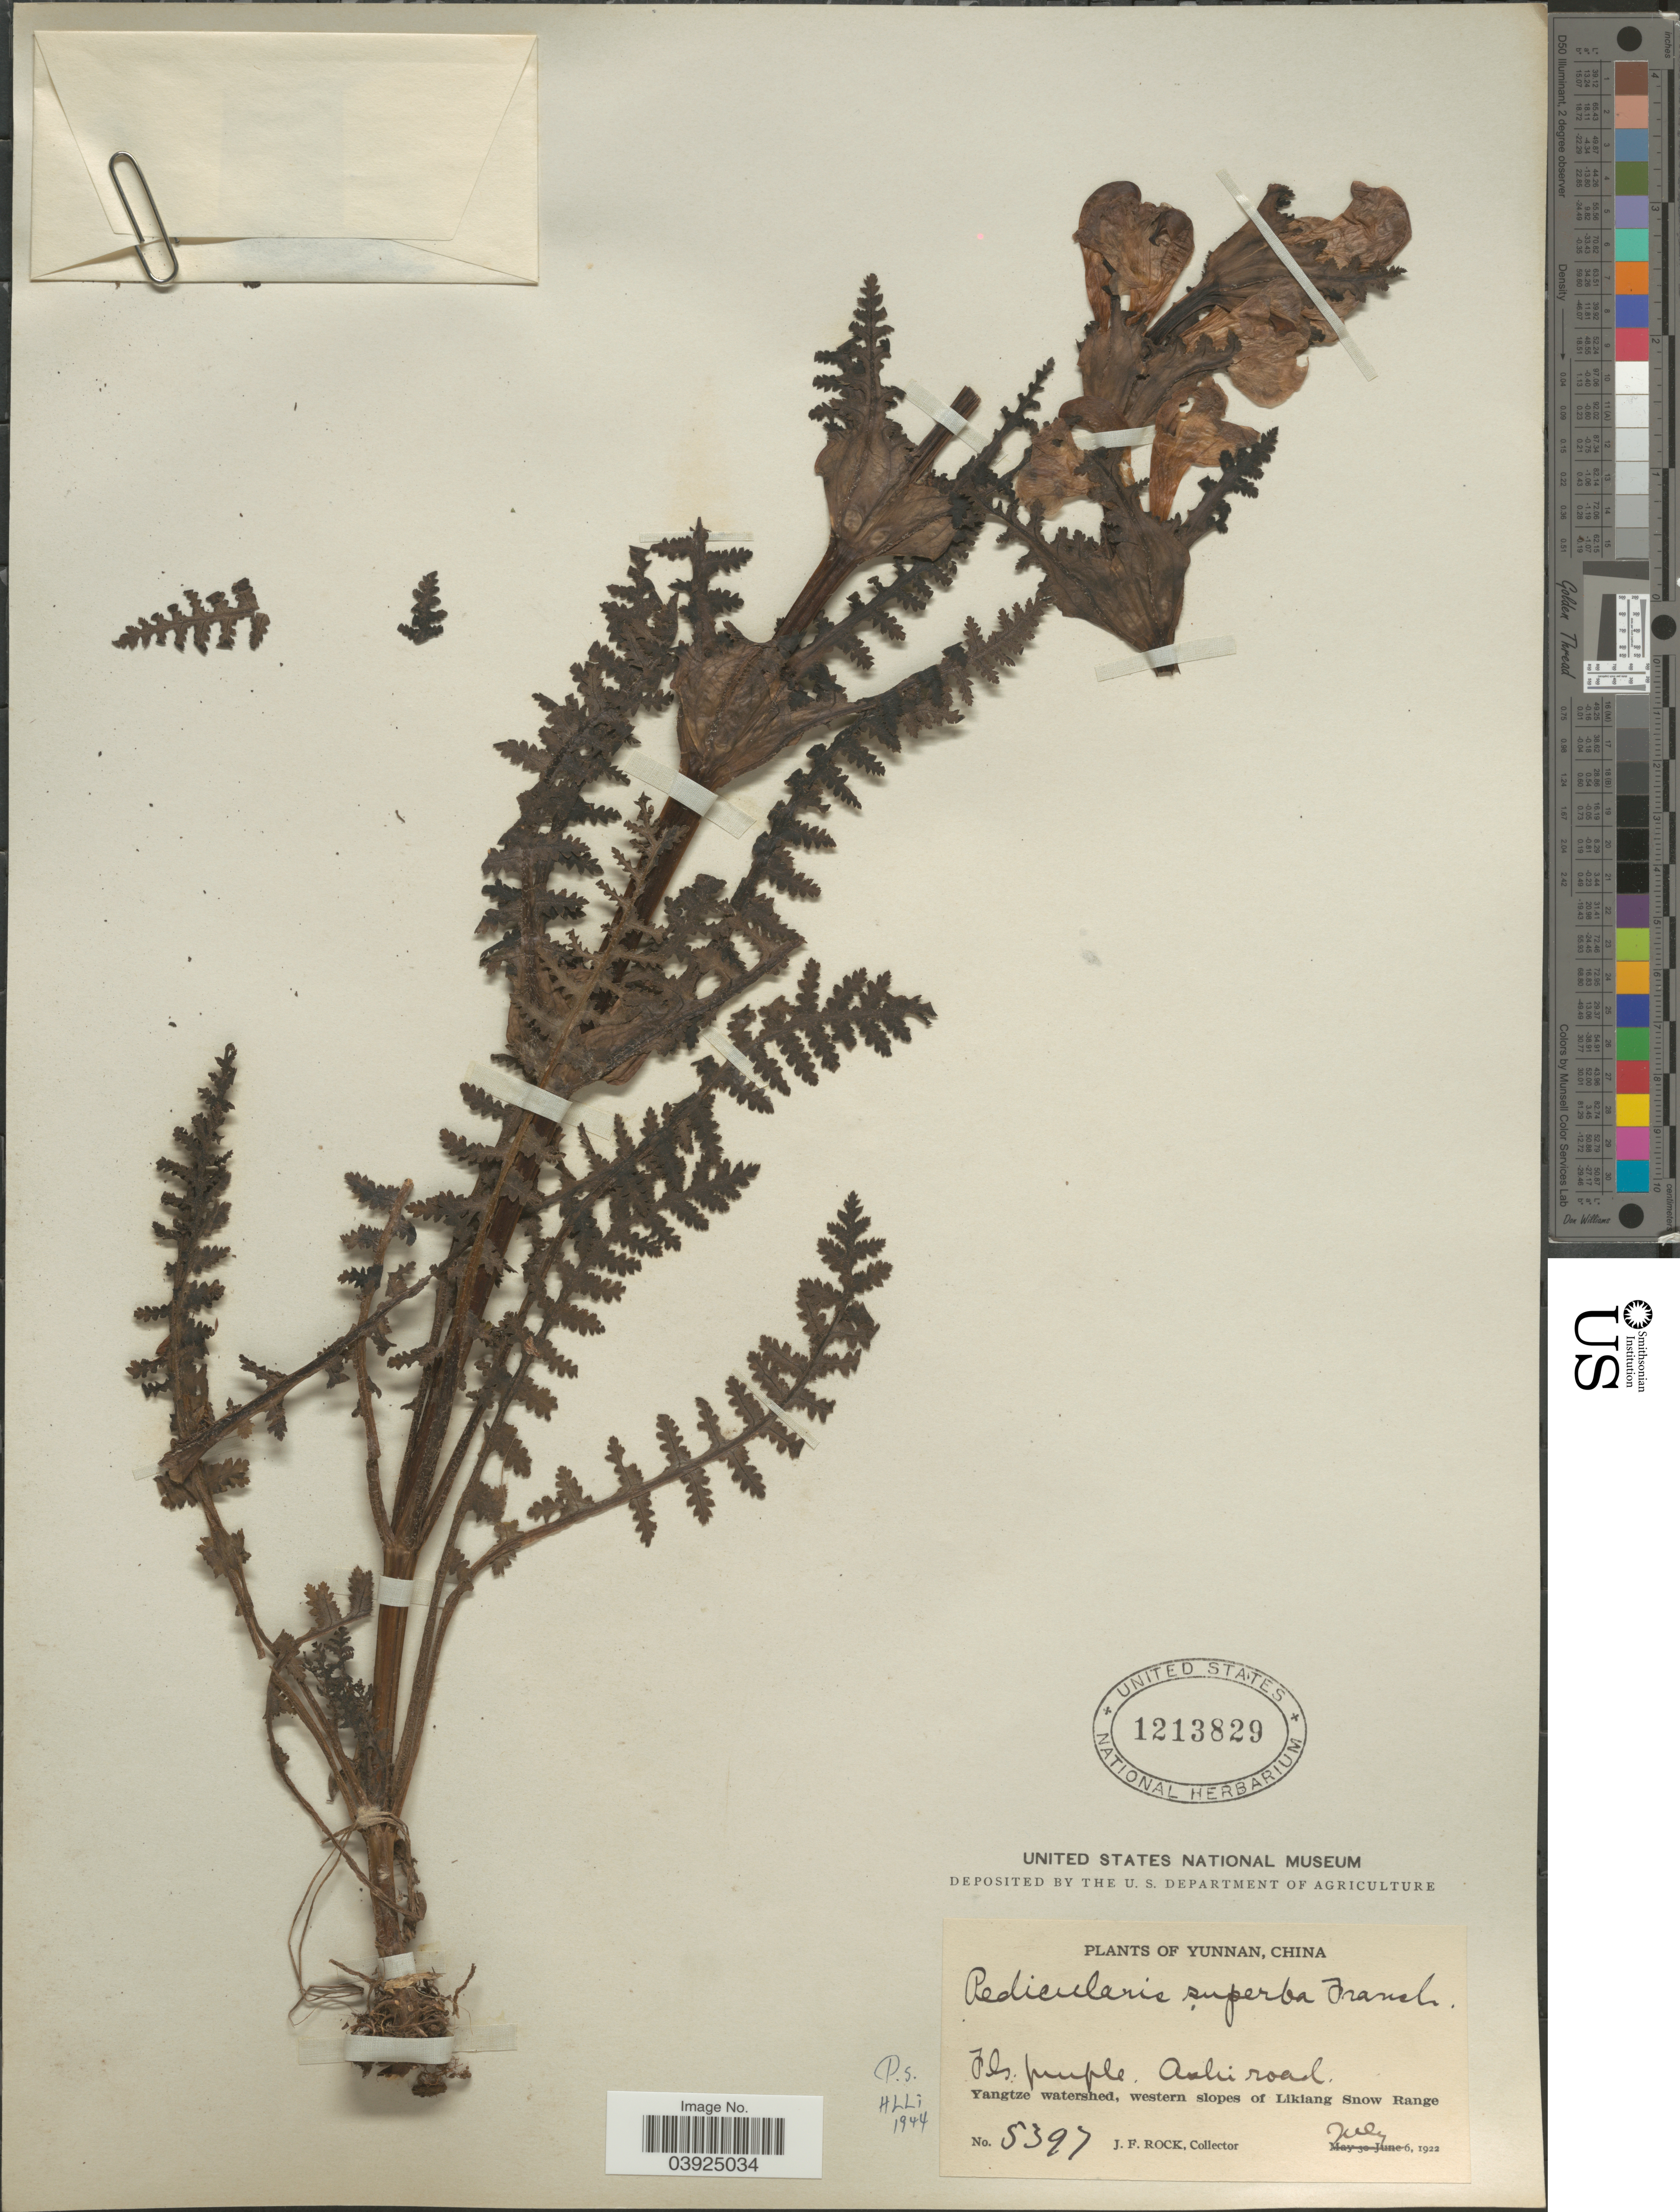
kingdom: Plantae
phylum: Tracheophyta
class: Magnoliopsida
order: Lamiales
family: Orobanchaceae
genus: Pedicularis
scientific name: Pedicularis superba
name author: Franch. ex Maxim.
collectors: J. Rock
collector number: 5397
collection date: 1922-07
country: China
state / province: Yunnan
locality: Ashi road. Yangtze watershed, western slopes of Likiang Snow Range.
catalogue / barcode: US 1213829